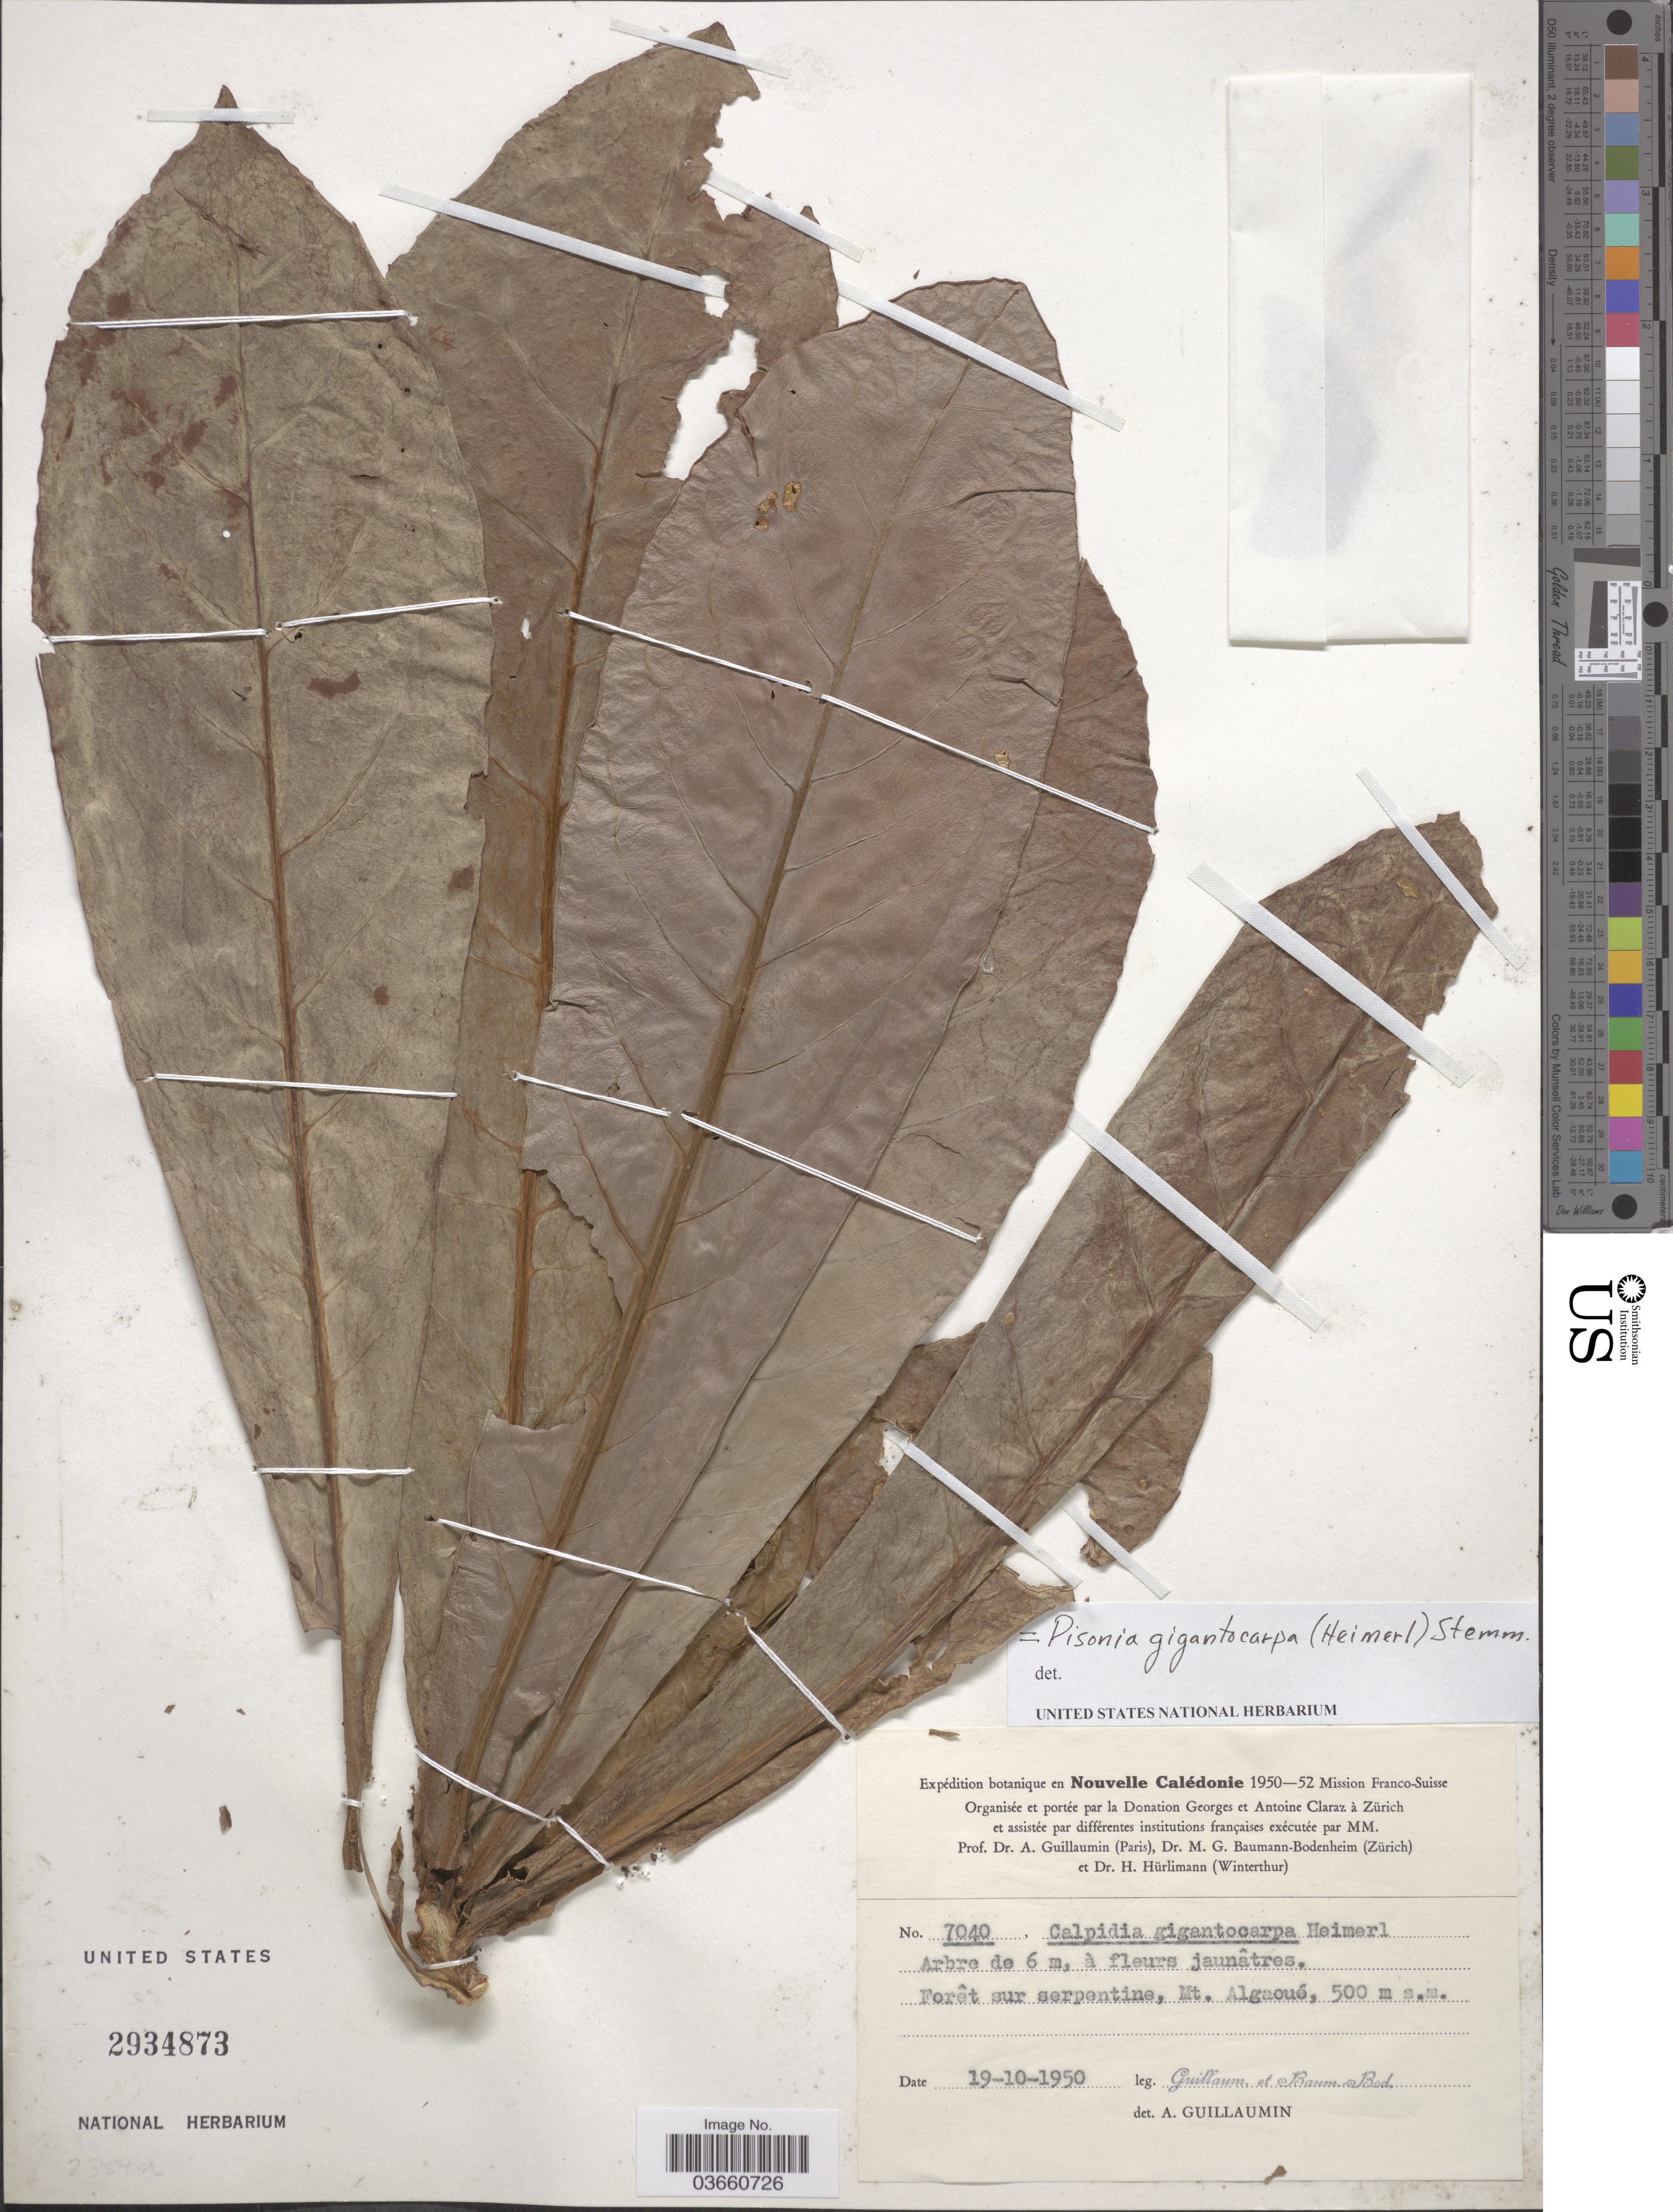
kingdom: Plantae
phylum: Tracheophyta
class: Magnoliopsida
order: Caryophyllales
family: Nyctaginaceae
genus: Ceodes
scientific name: Ceodes gigantocarpa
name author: (Heimerl) Rossetto & Caraballo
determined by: Wagner, W. L., (BOT), Smithsonian Institution - National Museum of Natural History (UNITED STATES)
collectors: A. Guillaumin & M. G. Baumann-Bodenheim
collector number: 7040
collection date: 1950-10-19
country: New Caledonia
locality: Nouvelle Calédonie. Forêt sur serpentine, Mt. Algaoué.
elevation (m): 500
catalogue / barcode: US 2934873